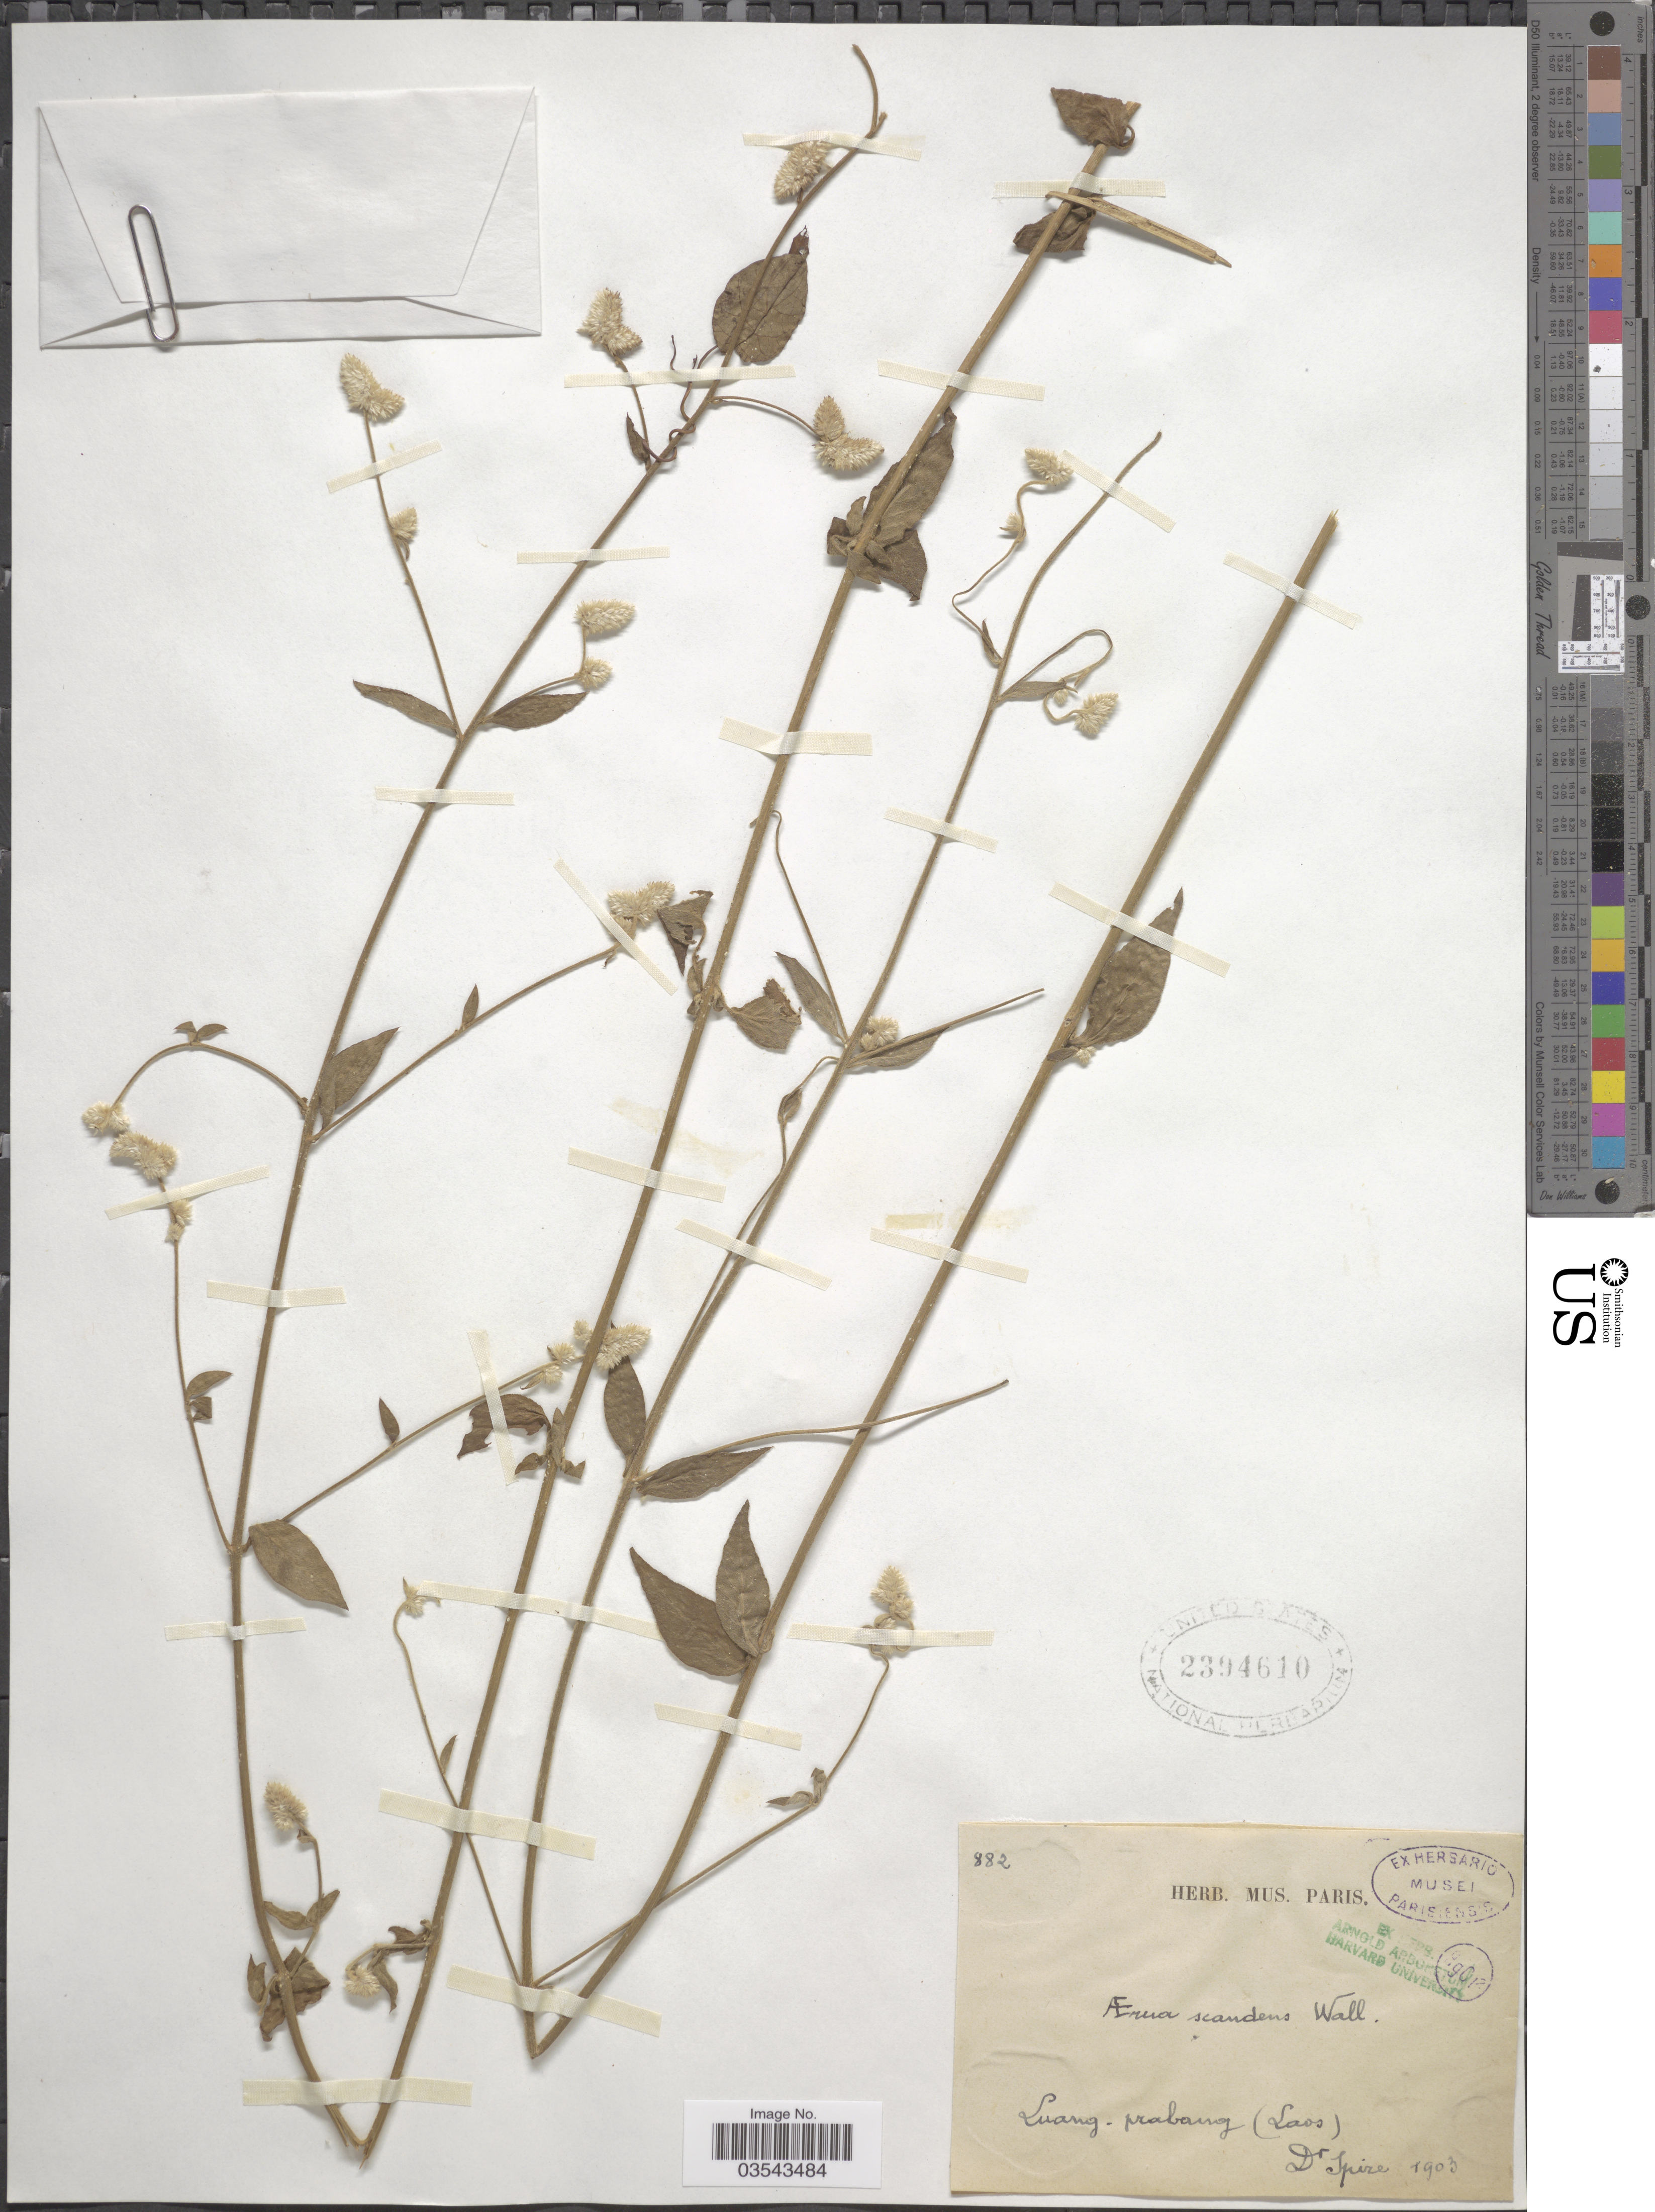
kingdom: Plantae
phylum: Tracheophyta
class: Magnoliopsida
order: Caryophyllales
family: Amaranthaceae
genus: Ouret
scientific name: Ouret sanguinolenta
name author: (L.) Kuntze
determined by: Strong, Mark T., (BOT), Smithsonian Institution - National Museum of Natural History (UNITED STATES)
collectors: Spire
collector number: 882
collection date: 1903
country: Laos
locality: Luang-prabang.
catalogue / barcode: US 2394610